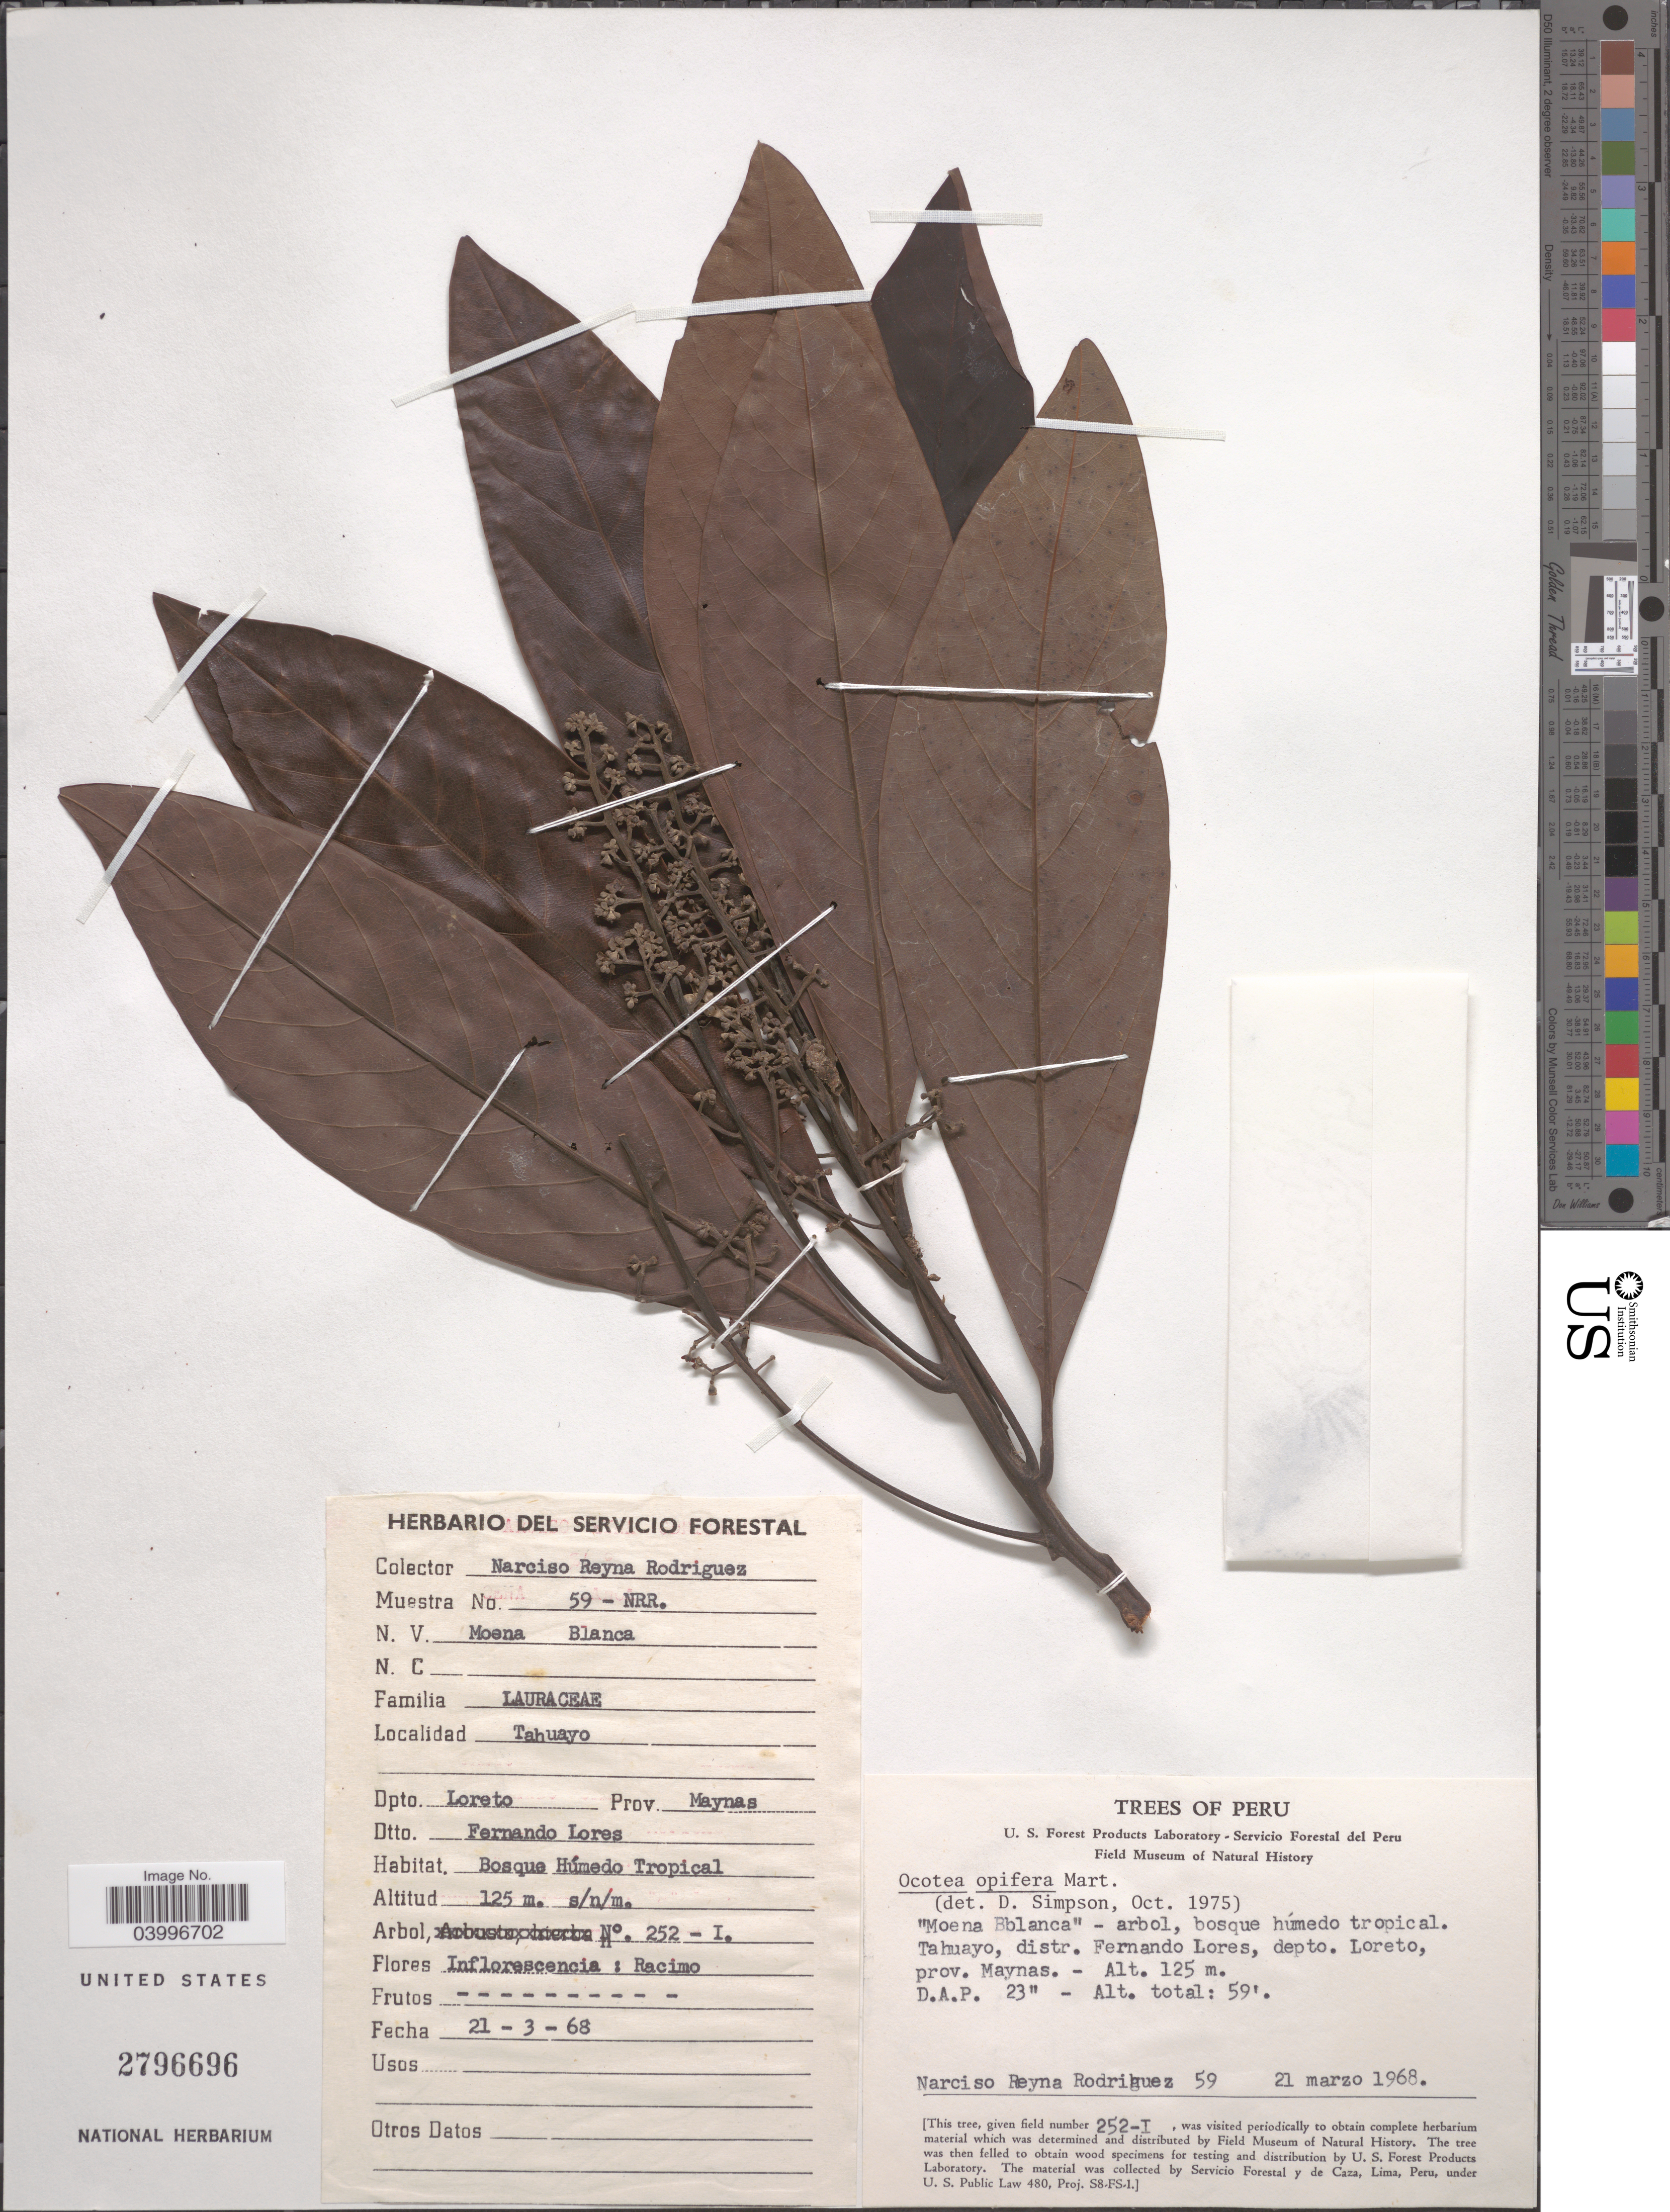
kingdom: Plantae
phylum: Tracheophyta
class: Magnoliopsida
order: Laurales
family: Lauraceae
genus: Ocotea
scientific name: Ocotea opifera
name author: Mart.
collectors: N. Reyna-R.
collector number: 59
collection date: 1968-03-21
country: Peru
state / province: Loreto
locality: Tahuayo, distr. Fernando Lores, depto. Loreto, prov. Maynas.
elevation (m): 125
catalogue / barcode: US 2796696